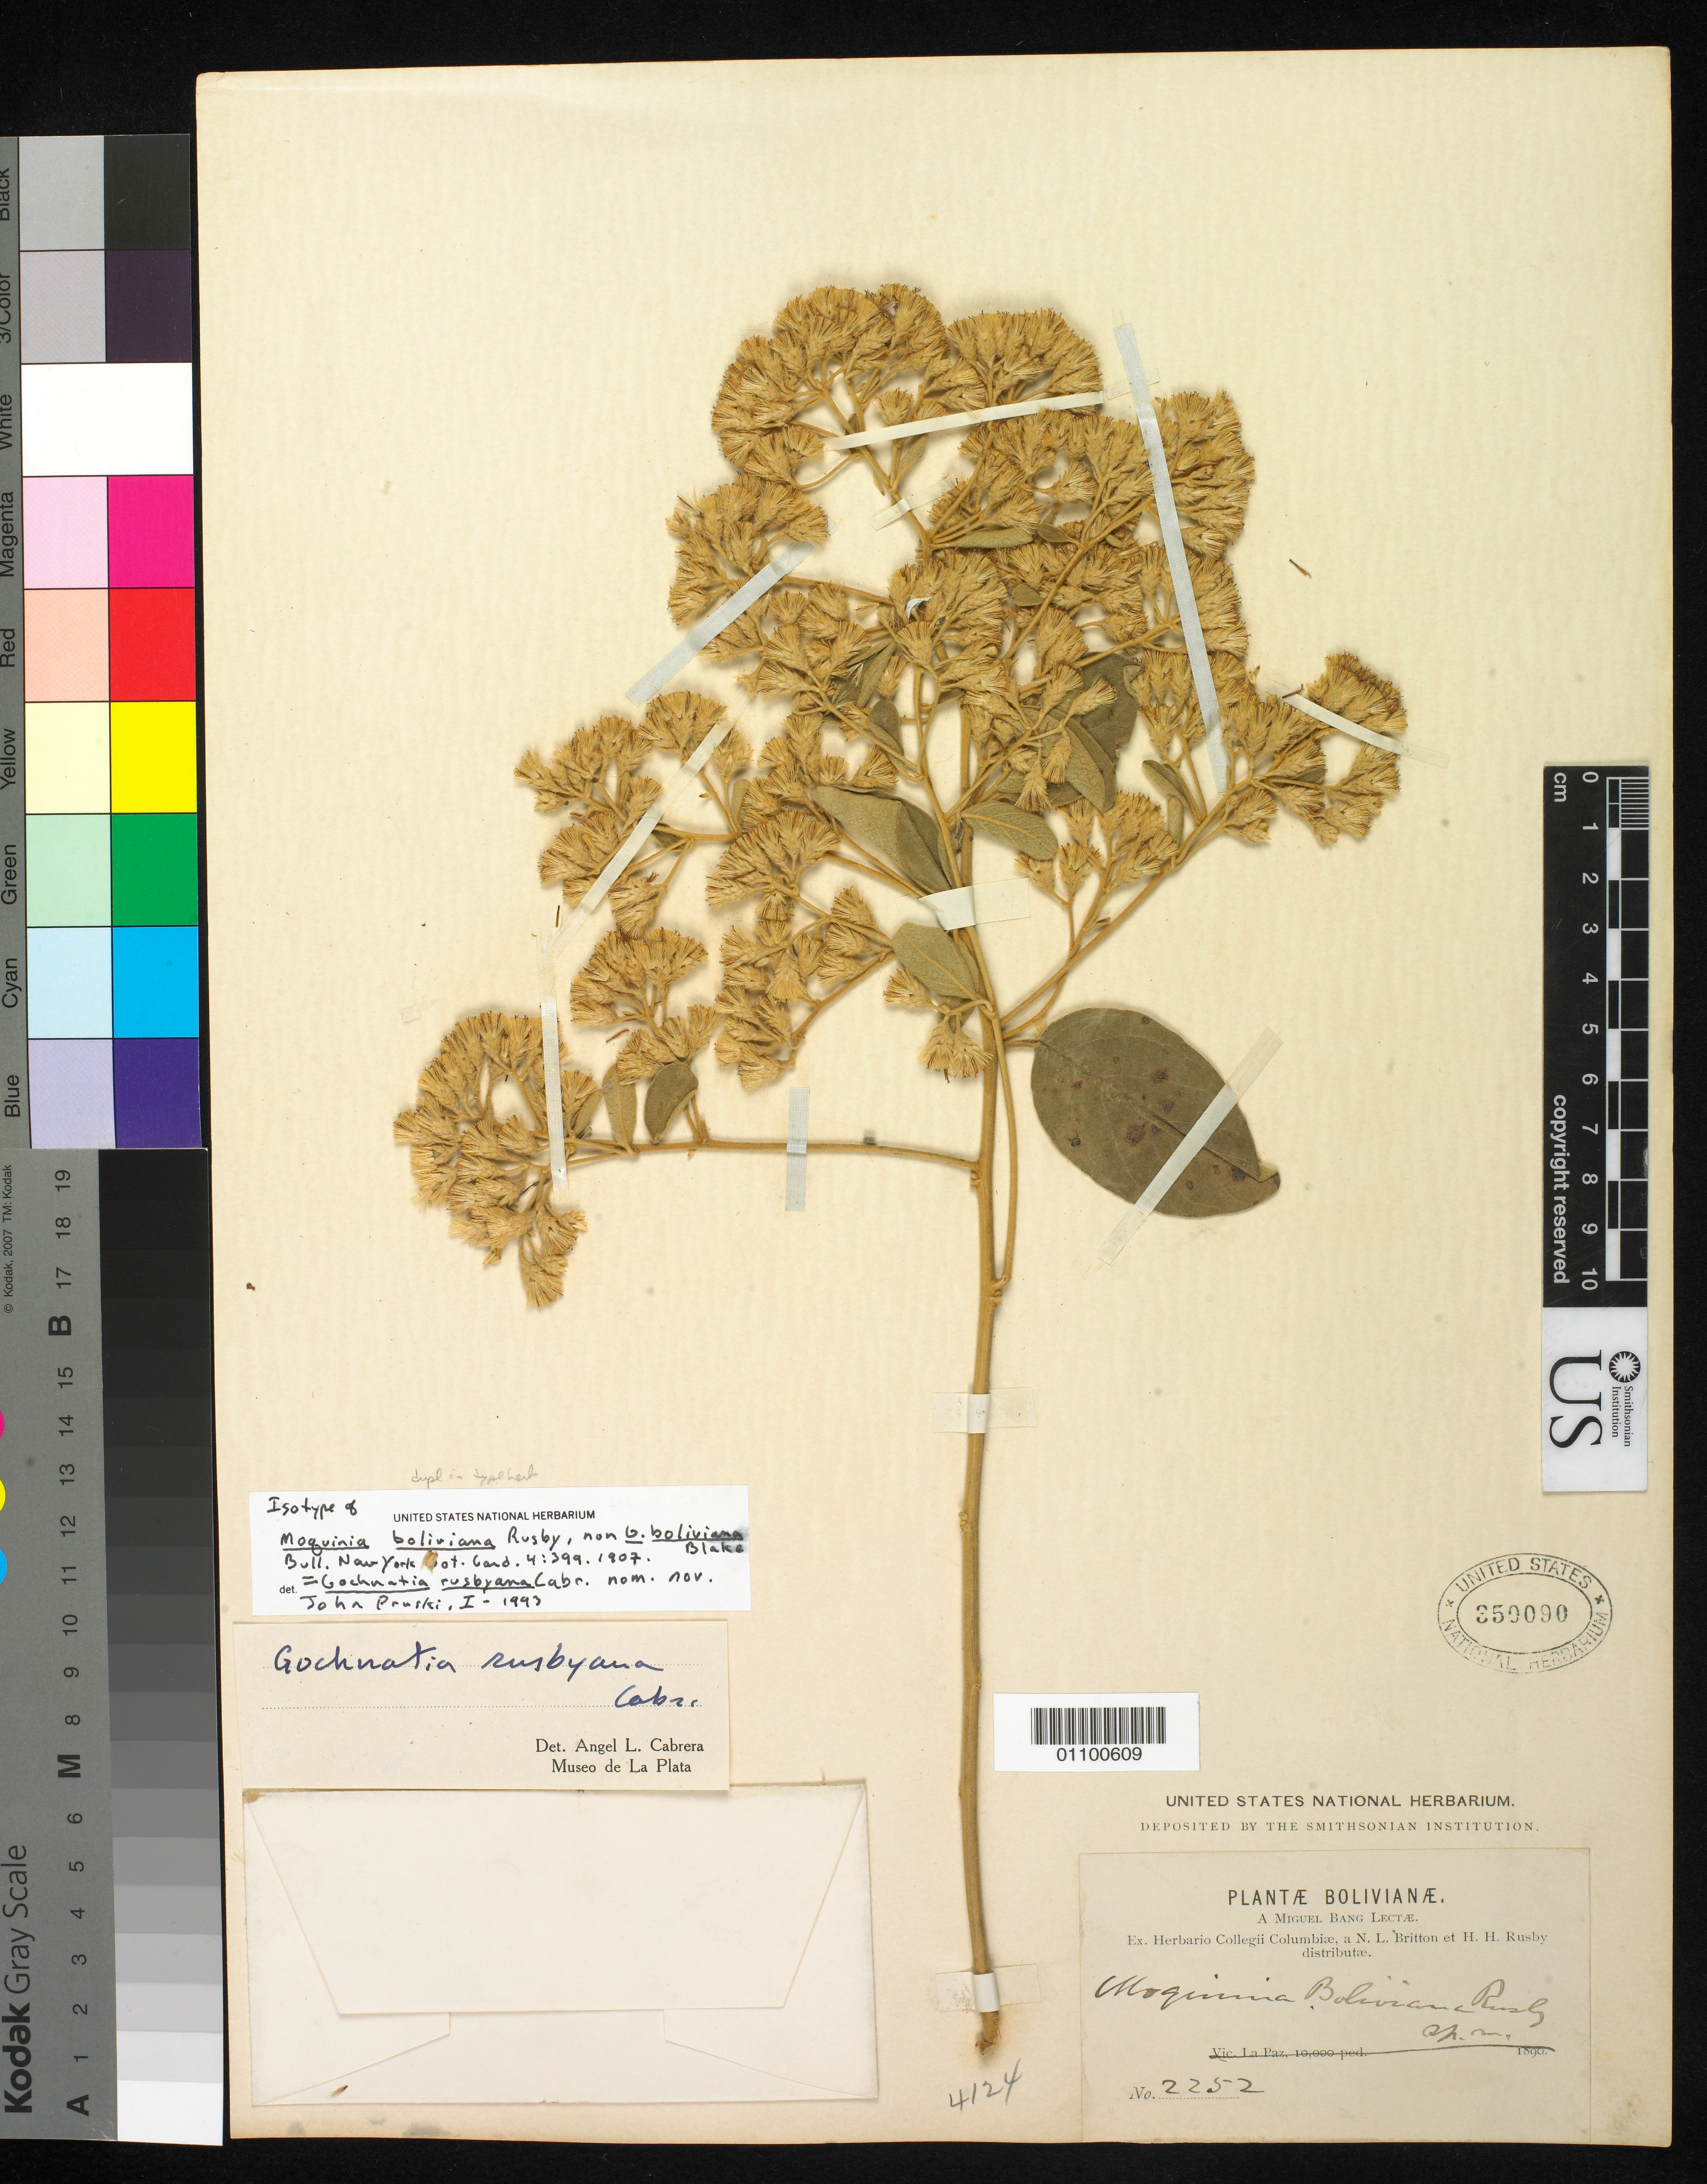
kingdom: Plantae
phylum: Tracheophyta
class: Magnoliopsida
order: Asterales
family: Asteraceae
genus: Moquinia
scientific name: Moquinia boliviana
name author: Rusby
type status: Isotype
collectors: M. Bang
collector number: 2252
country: Bolivia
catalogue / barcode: US 350090